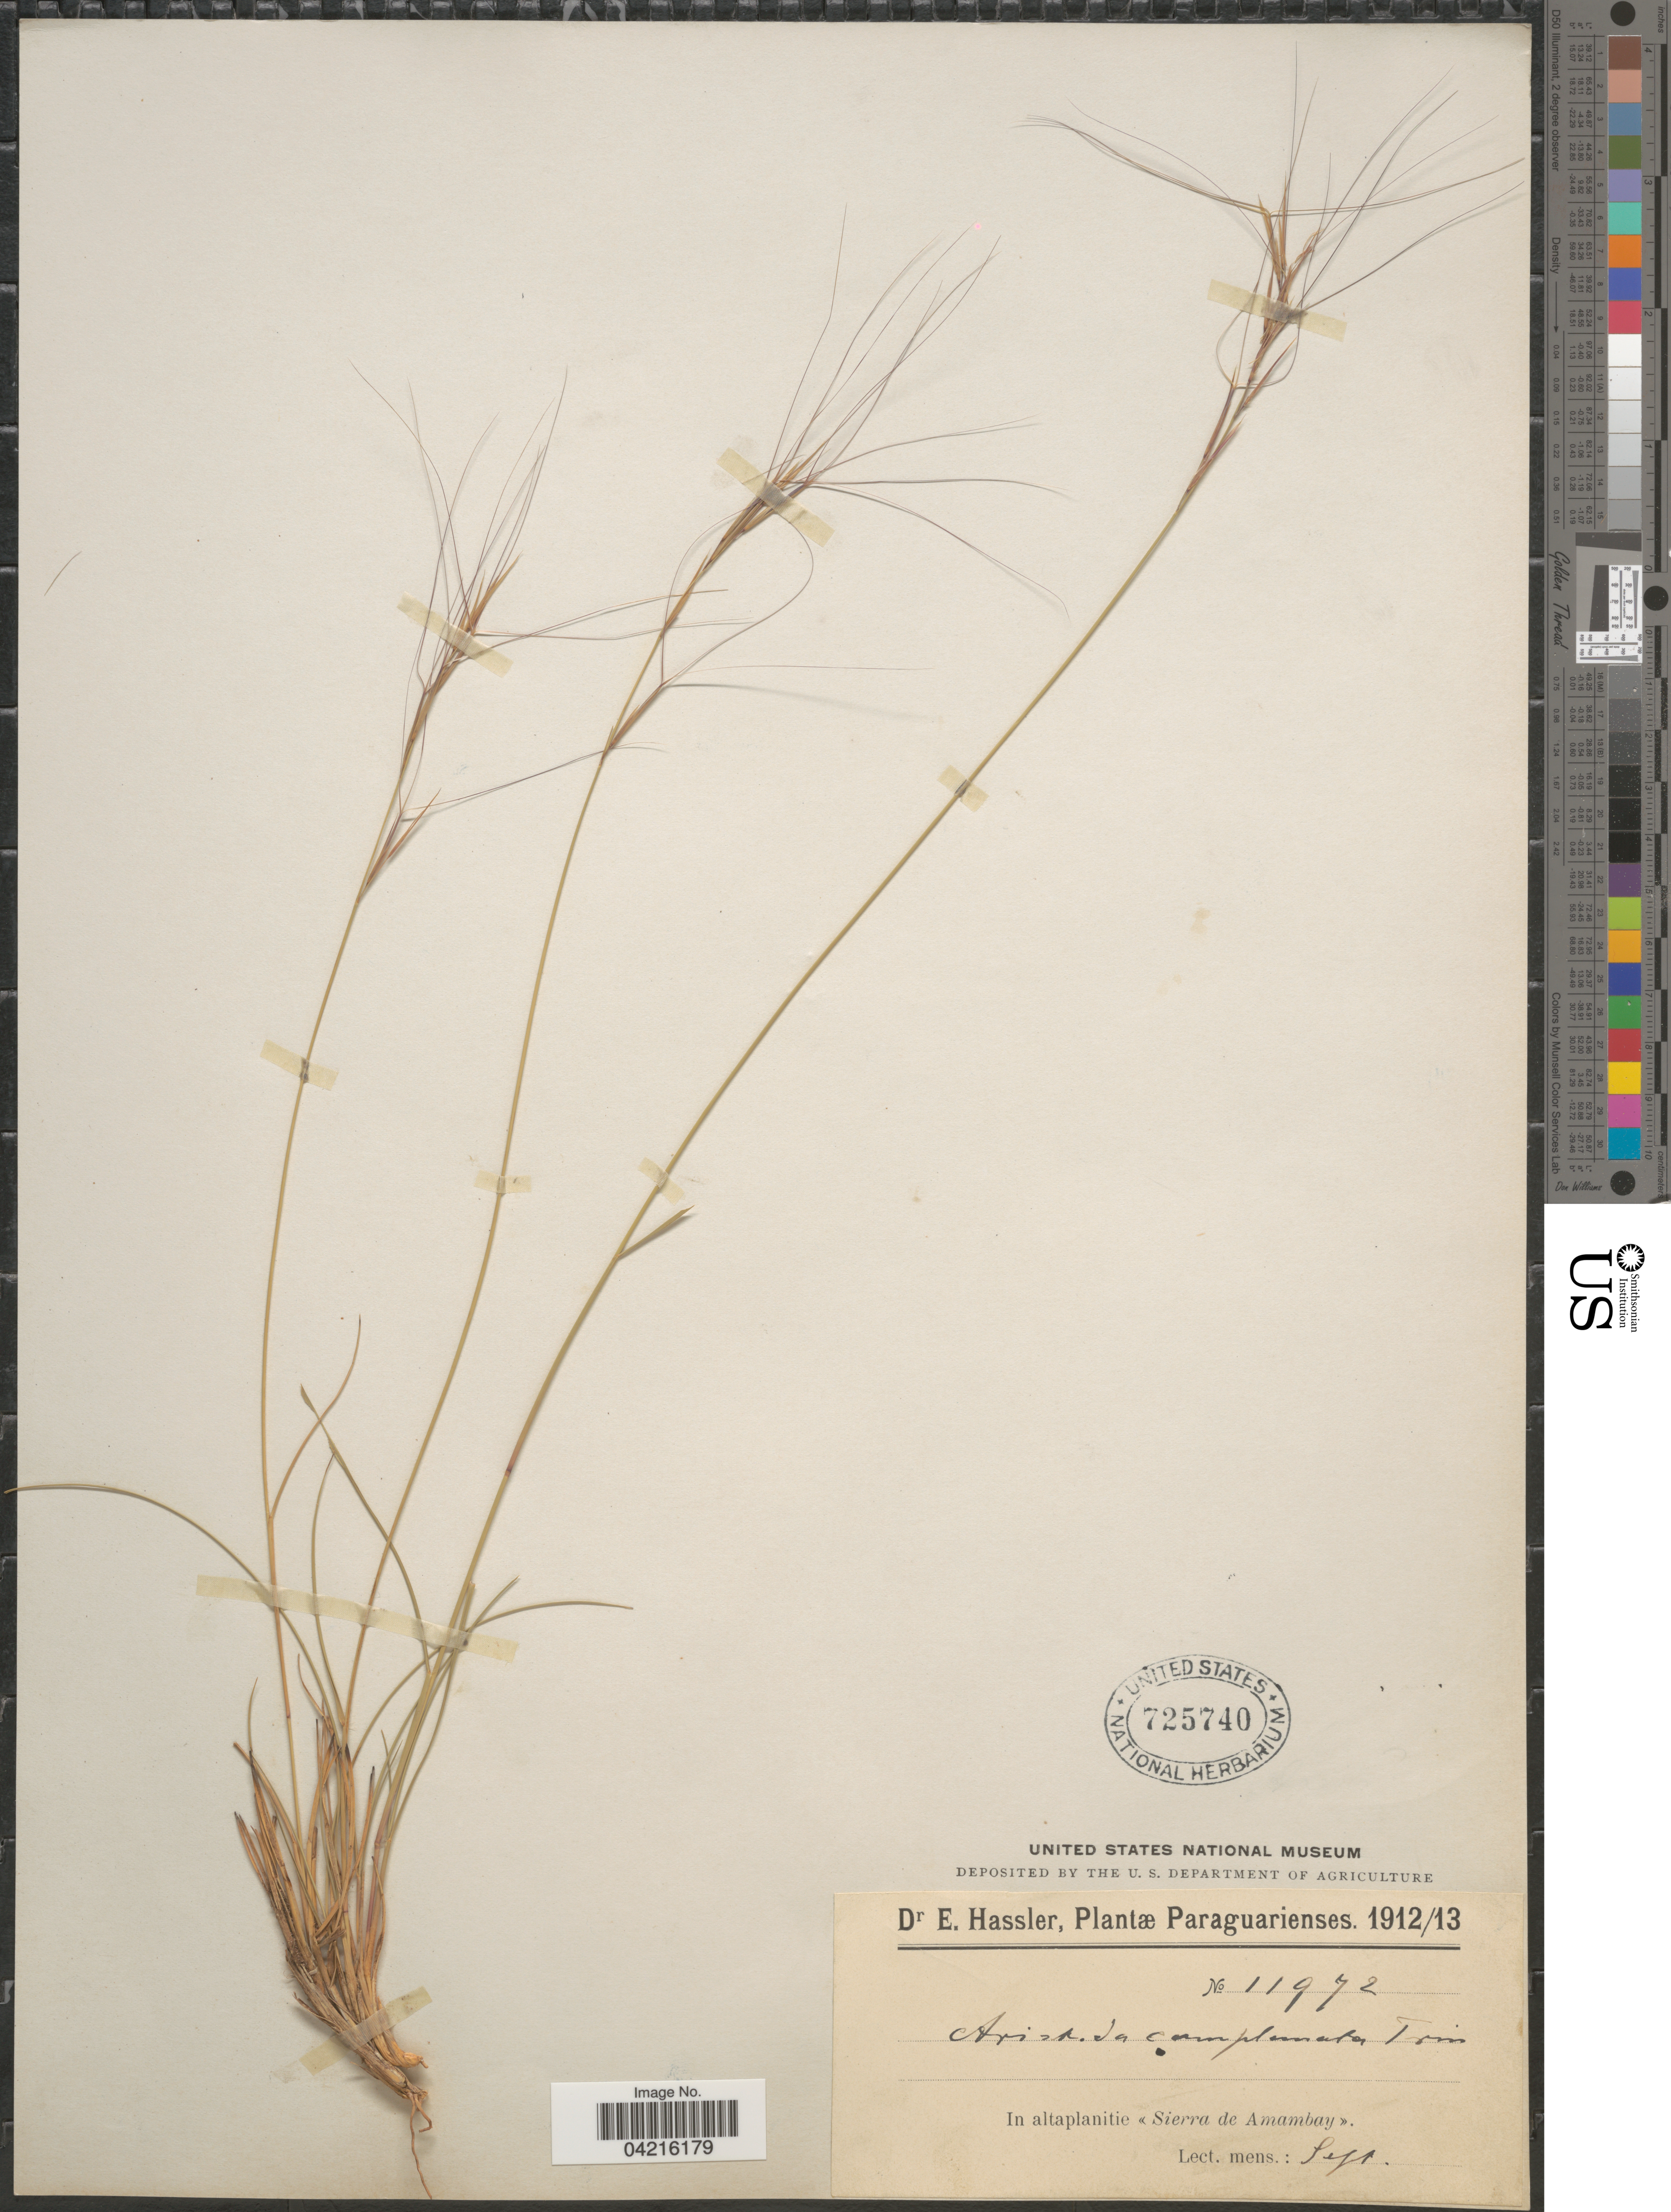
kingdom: Plantae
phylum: Tracheophyta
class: Liliopsida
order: Poales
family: Poaceae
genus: Aristida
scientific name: Aristida sp.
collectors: E. Hassler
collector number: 11972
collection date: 1912-09/1913-09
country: Paraguay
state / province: Amambay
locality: Paraguarienses. In altaplanitie «Sierra de Amambay».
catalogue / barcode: US 725740